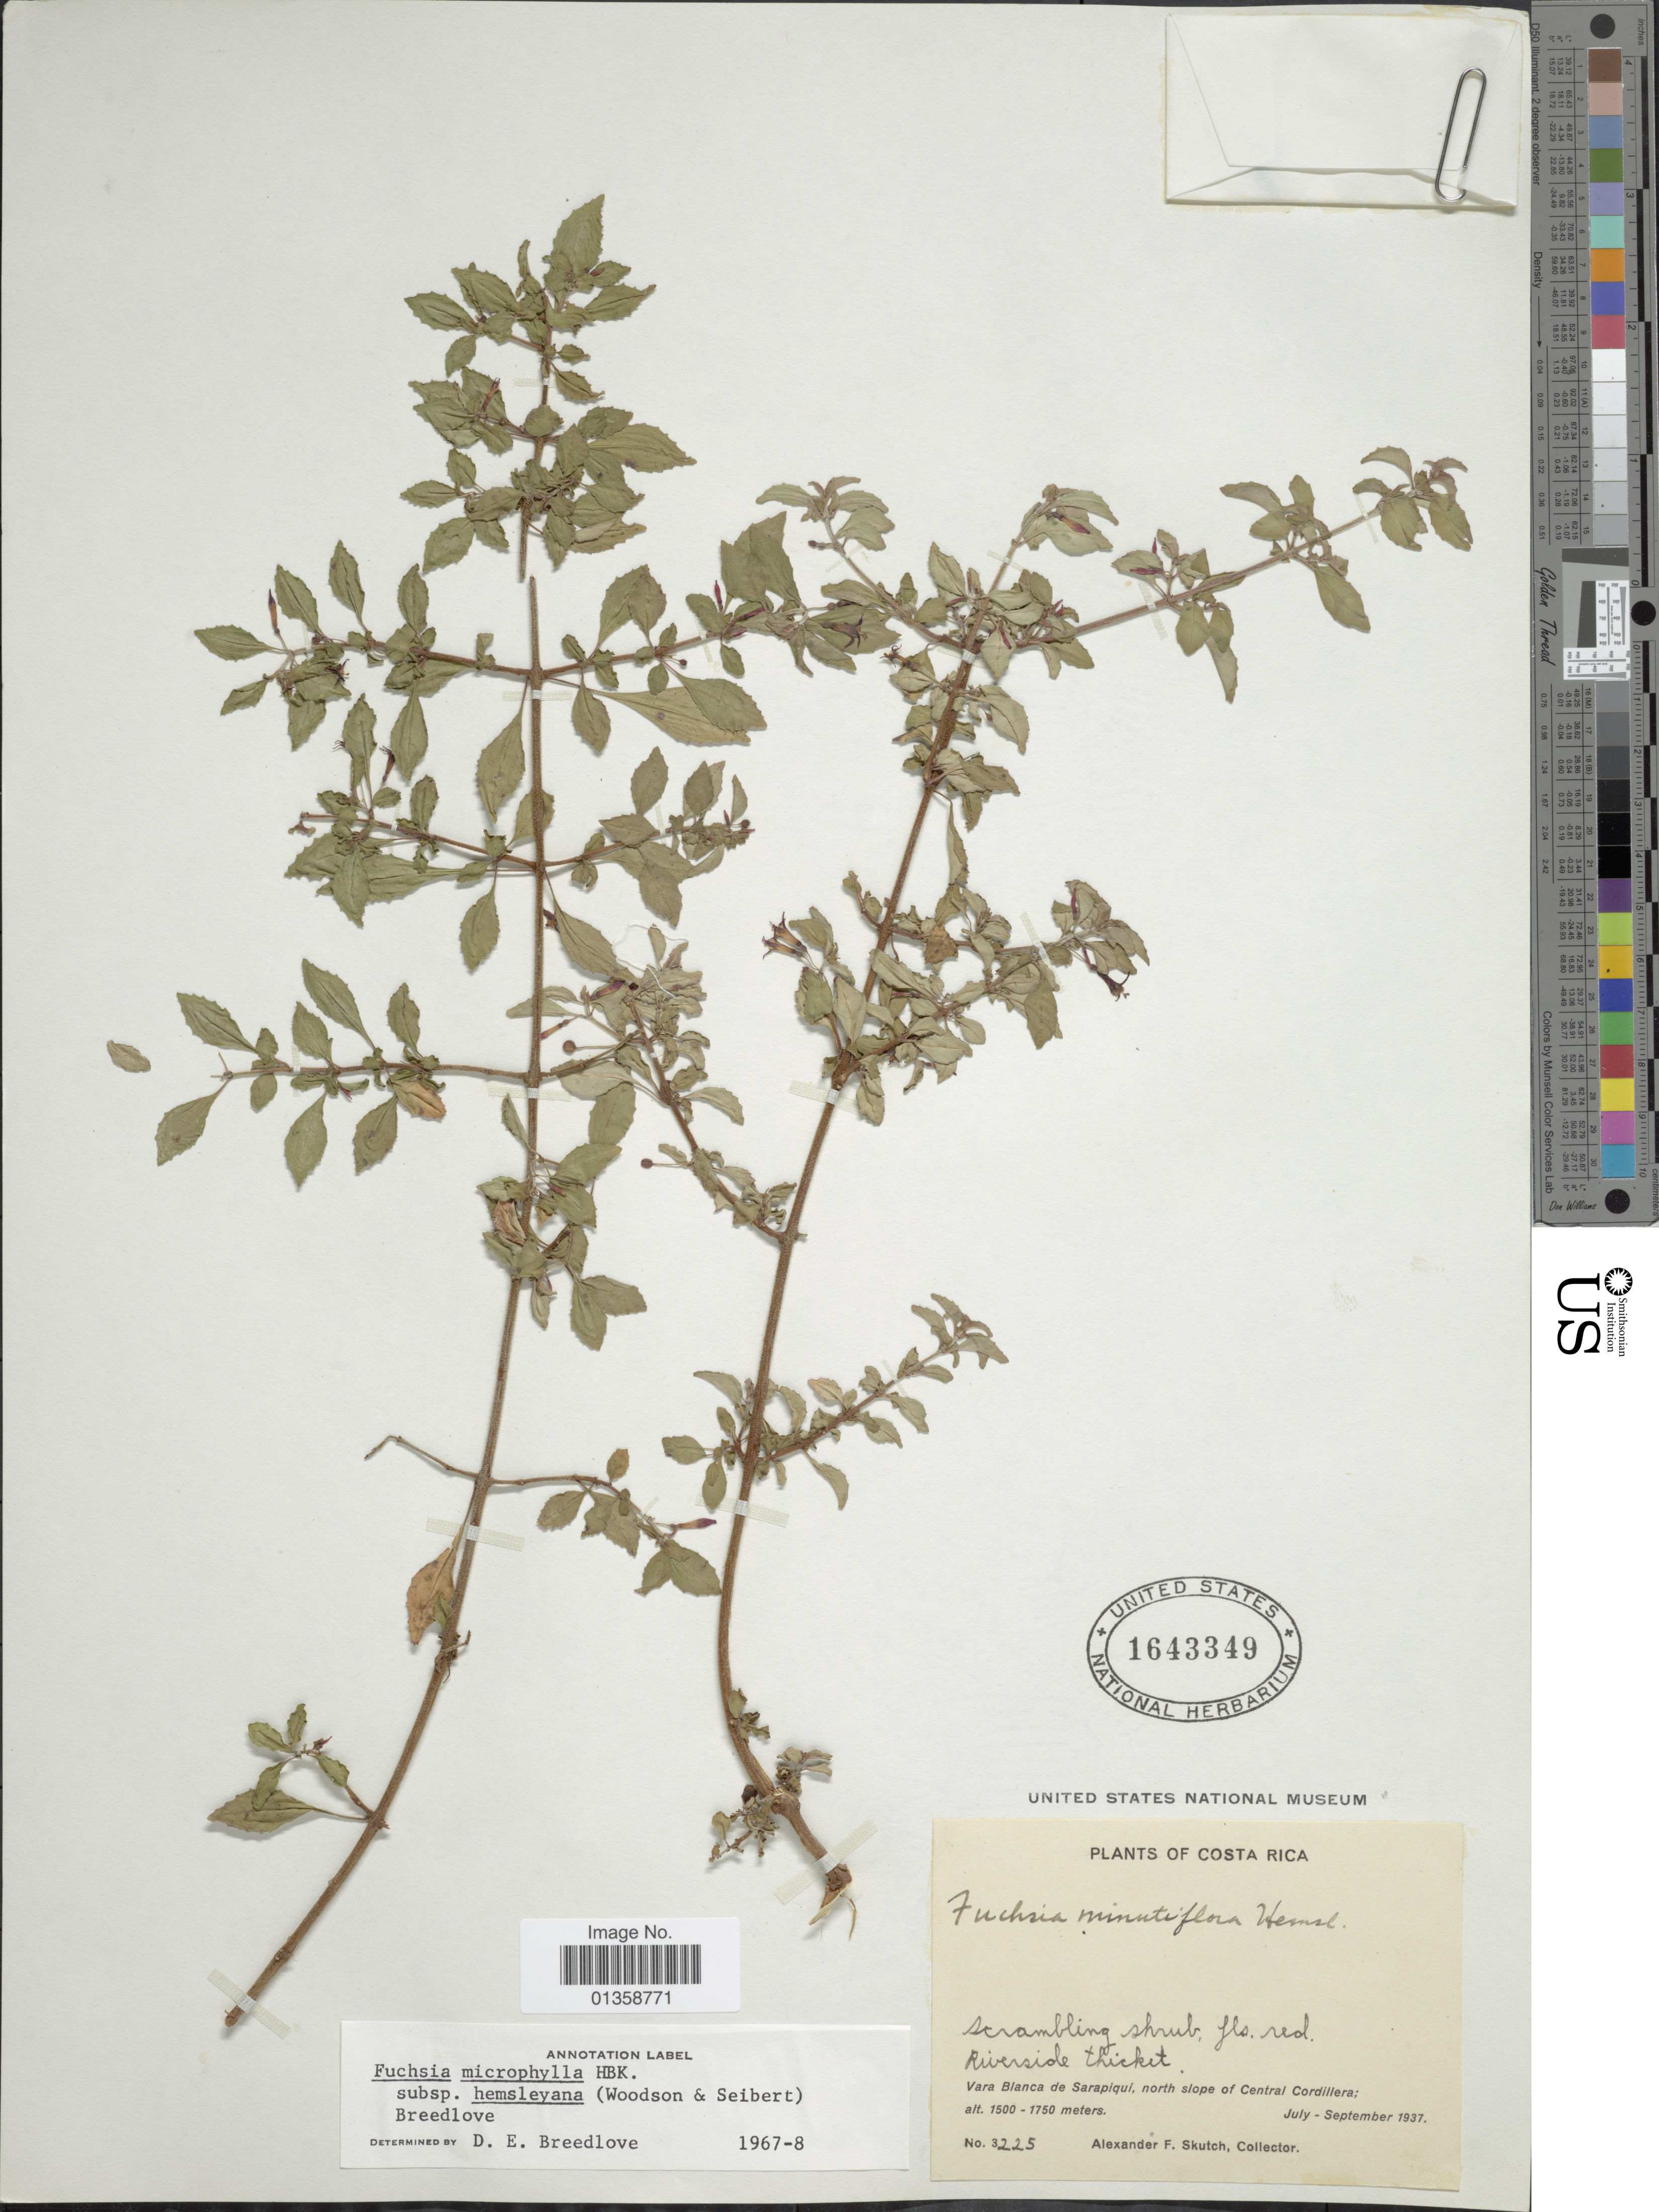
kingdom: Plantae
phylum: Tracheophyta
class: Magnoliopsida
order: Myrtales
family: Onagraceae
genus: Fuchsia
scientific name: Fuchsia microphylla subsp. hemsleyana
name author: (Woodson & Seibert) Breedlove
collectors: A. F. Skutch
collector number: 3225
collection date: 1937-07/1937-09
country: Costa Rica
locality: Vara Blanca de Sarapiqui, north slope of Central Cordillera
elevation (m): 1500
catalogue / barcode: US 1643349